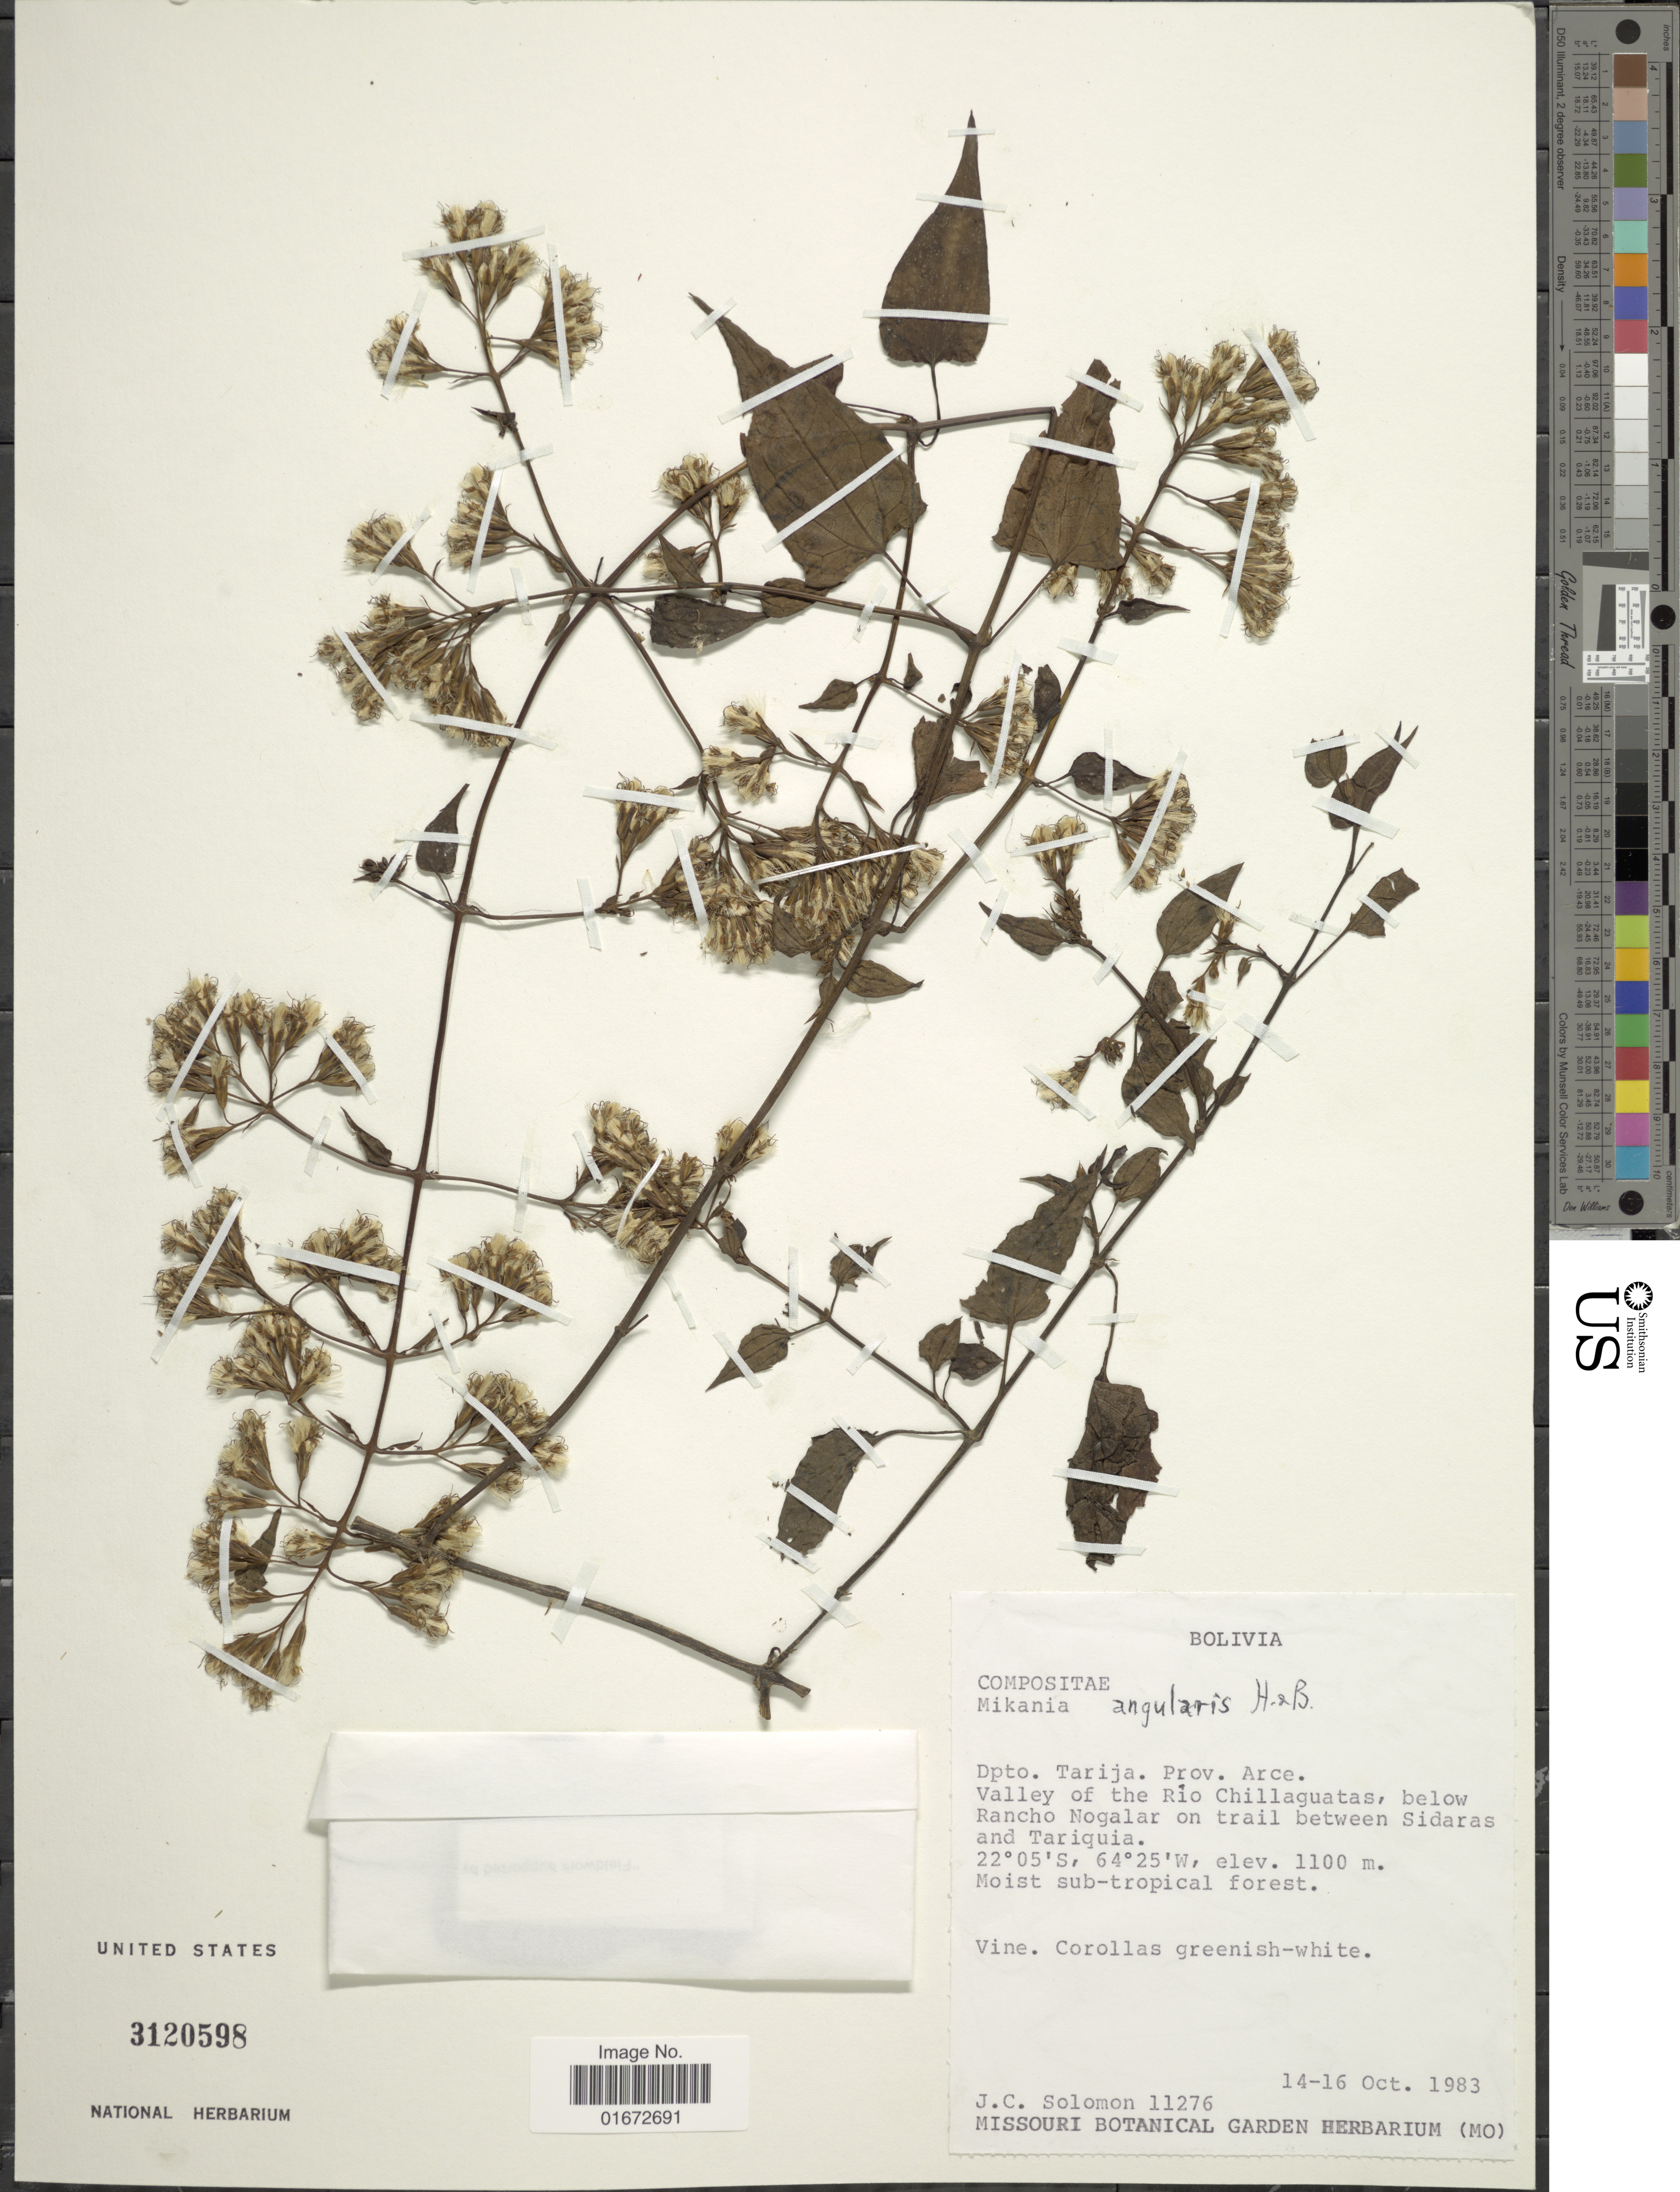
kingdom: Plantae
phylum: Tracheophyta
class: Magnoliopsida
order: Asterales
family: Asteraceae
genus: Mikania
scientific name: Mikania angularis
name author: Humb. & Bonpl.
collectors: J. C. Solomon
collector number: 11276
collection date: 1983-10-14/1983-10-16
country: Bolivia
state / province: Tarija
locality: Dpto. Tarija. Prov. Arce. Valley of the Rio Chillaguatas, below Rancho Nogalar on trail between Sidaras and Tariquia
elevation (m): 1100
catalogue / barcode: US 3120598